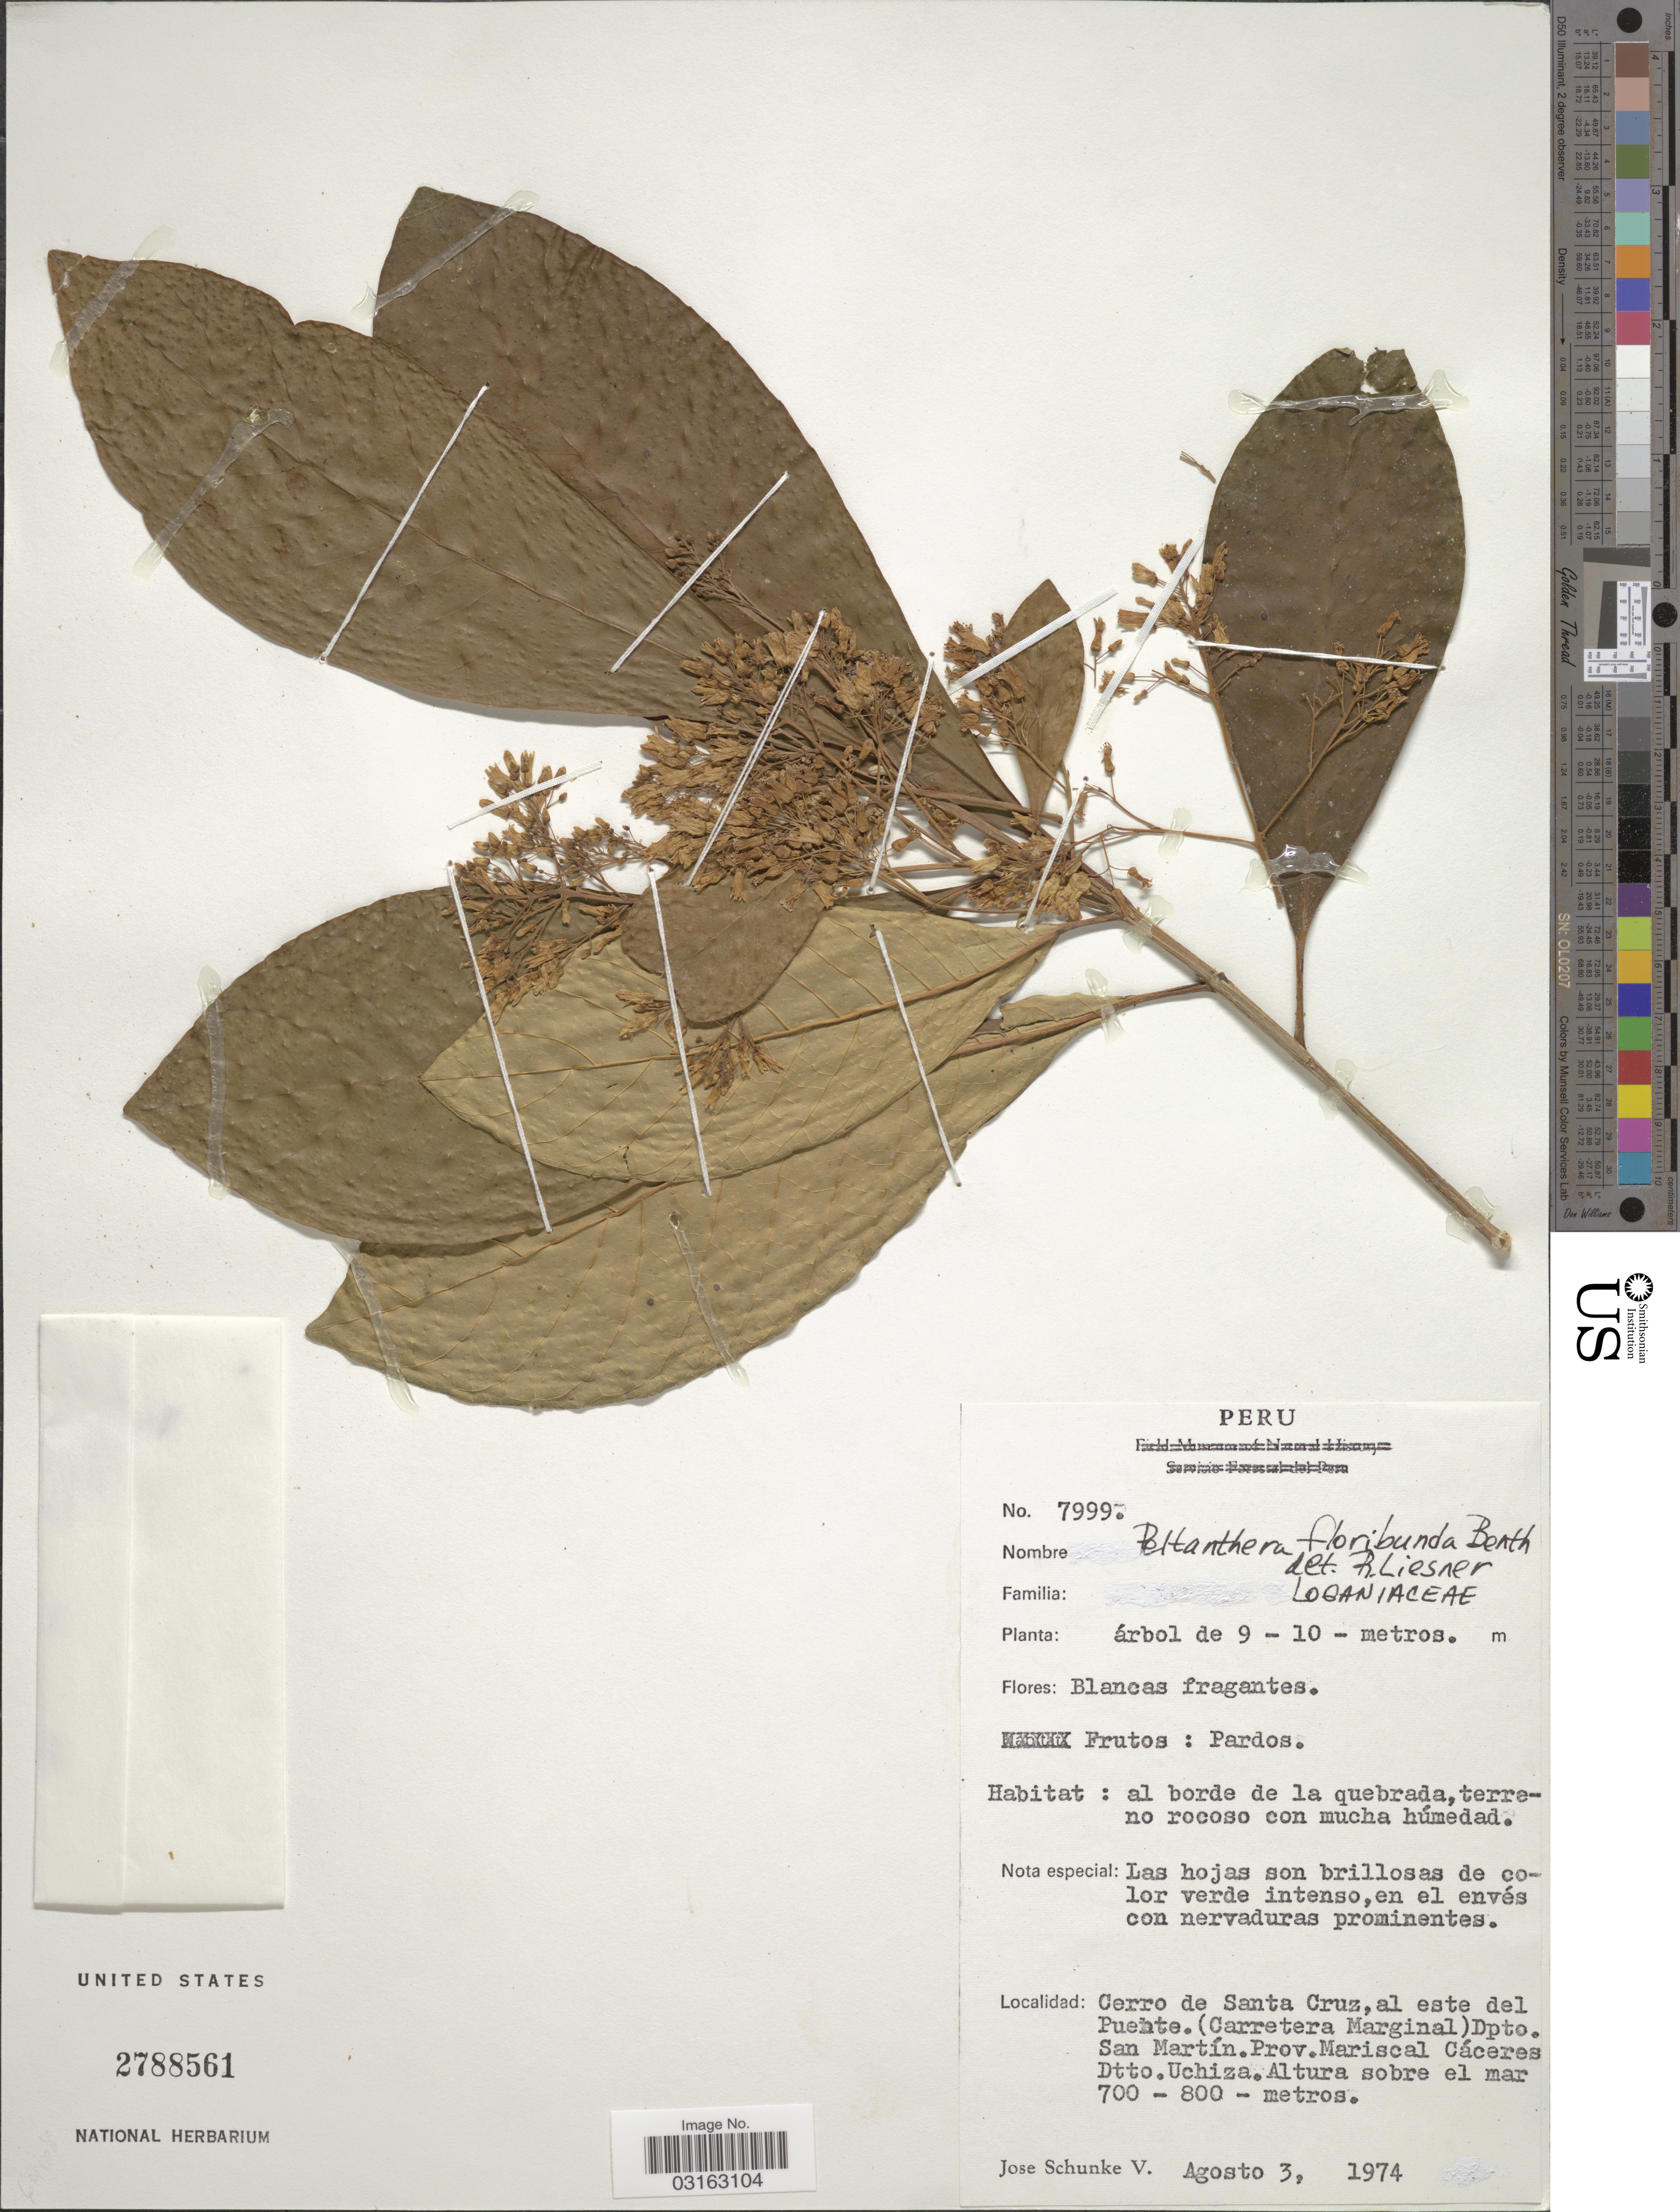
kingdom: Plantae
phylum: Tracheophyta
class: Magnoliopsida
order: Lamiales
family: Peltantheraceae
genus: Peltanthera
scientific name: Peltanthera floribunda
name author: Benth.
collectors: J. Schunke Vigo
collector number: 7999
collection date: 1974-08-03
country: Peru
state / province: San Martín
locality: Cerro de Santa Cruz, al este del Puente. (Carretera Marginal) Dpto. San Martin. Prov. Mariscal Cáceres. Dtto. Uchiza.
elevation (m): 700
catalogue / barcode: US 2788561